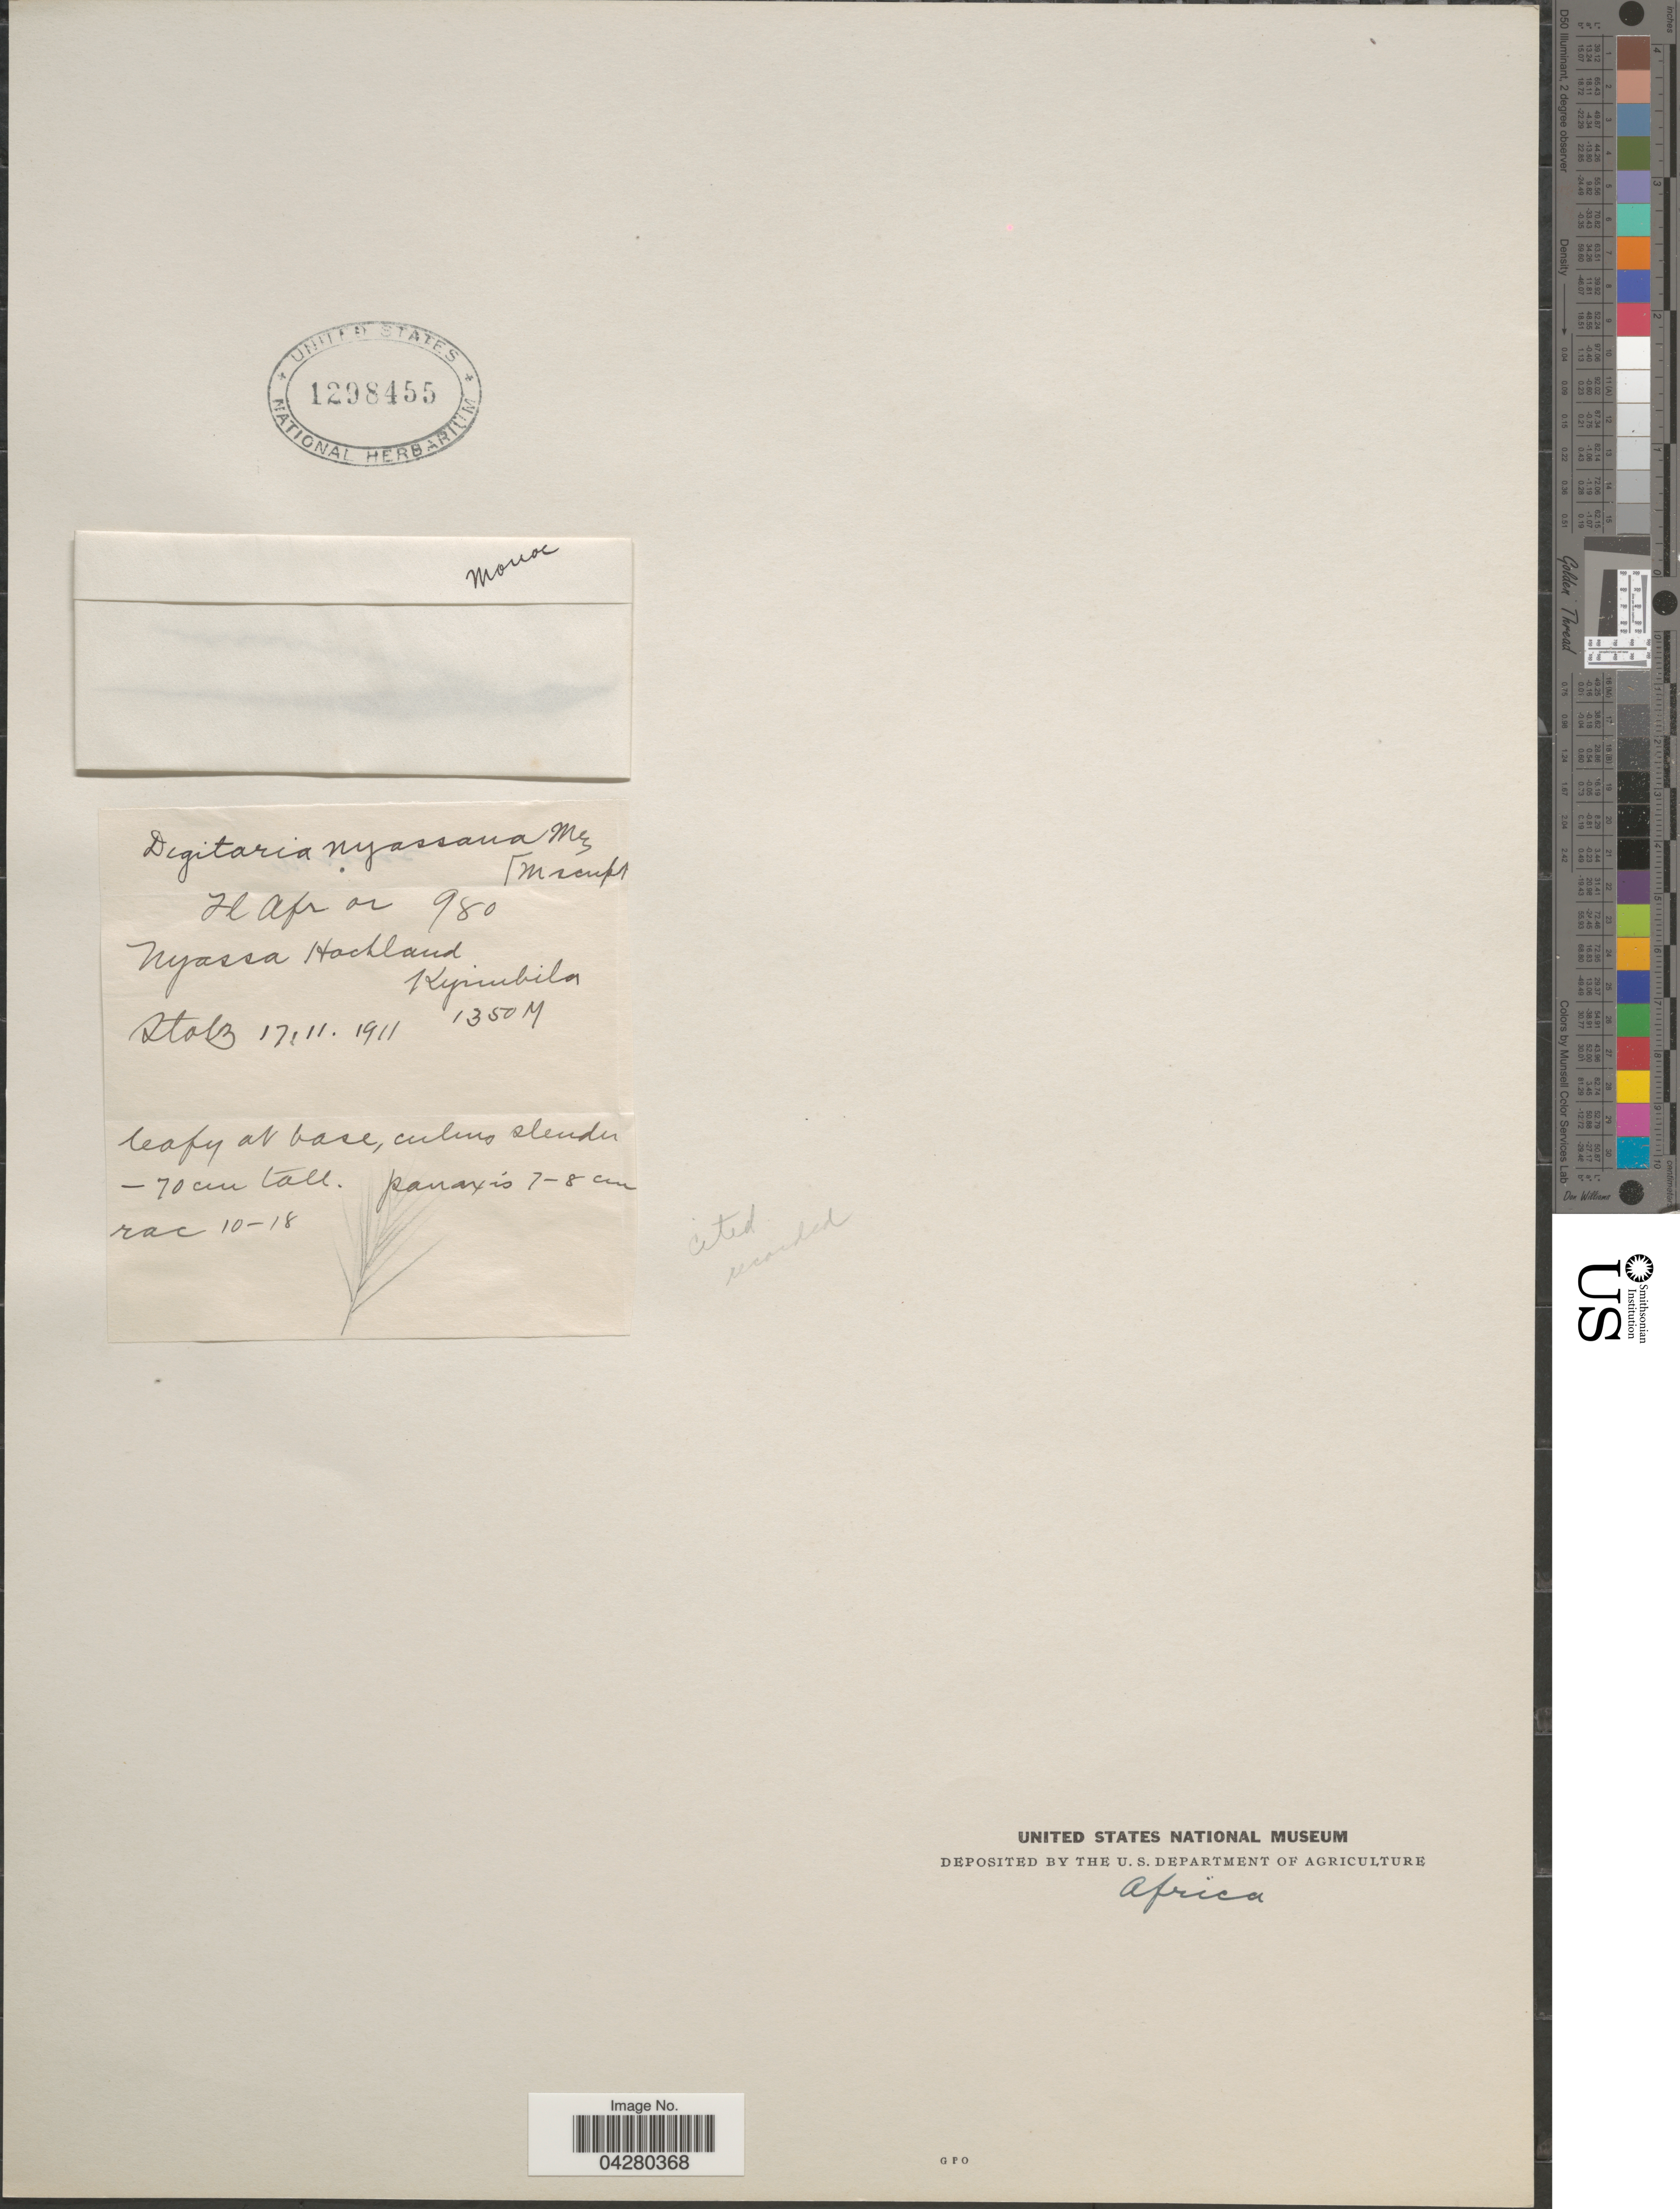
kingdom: Plantae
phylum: Tracheophyta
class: Liliopsida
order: Poales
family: Poaceae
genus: Digitaria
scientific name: Digitaria gazensis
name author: Rendle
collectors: Stolz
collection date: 1911-11-17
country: Tanzania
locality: Nyassa Hochland. Kyimbila.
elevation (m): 1350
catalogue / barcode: US 1298455